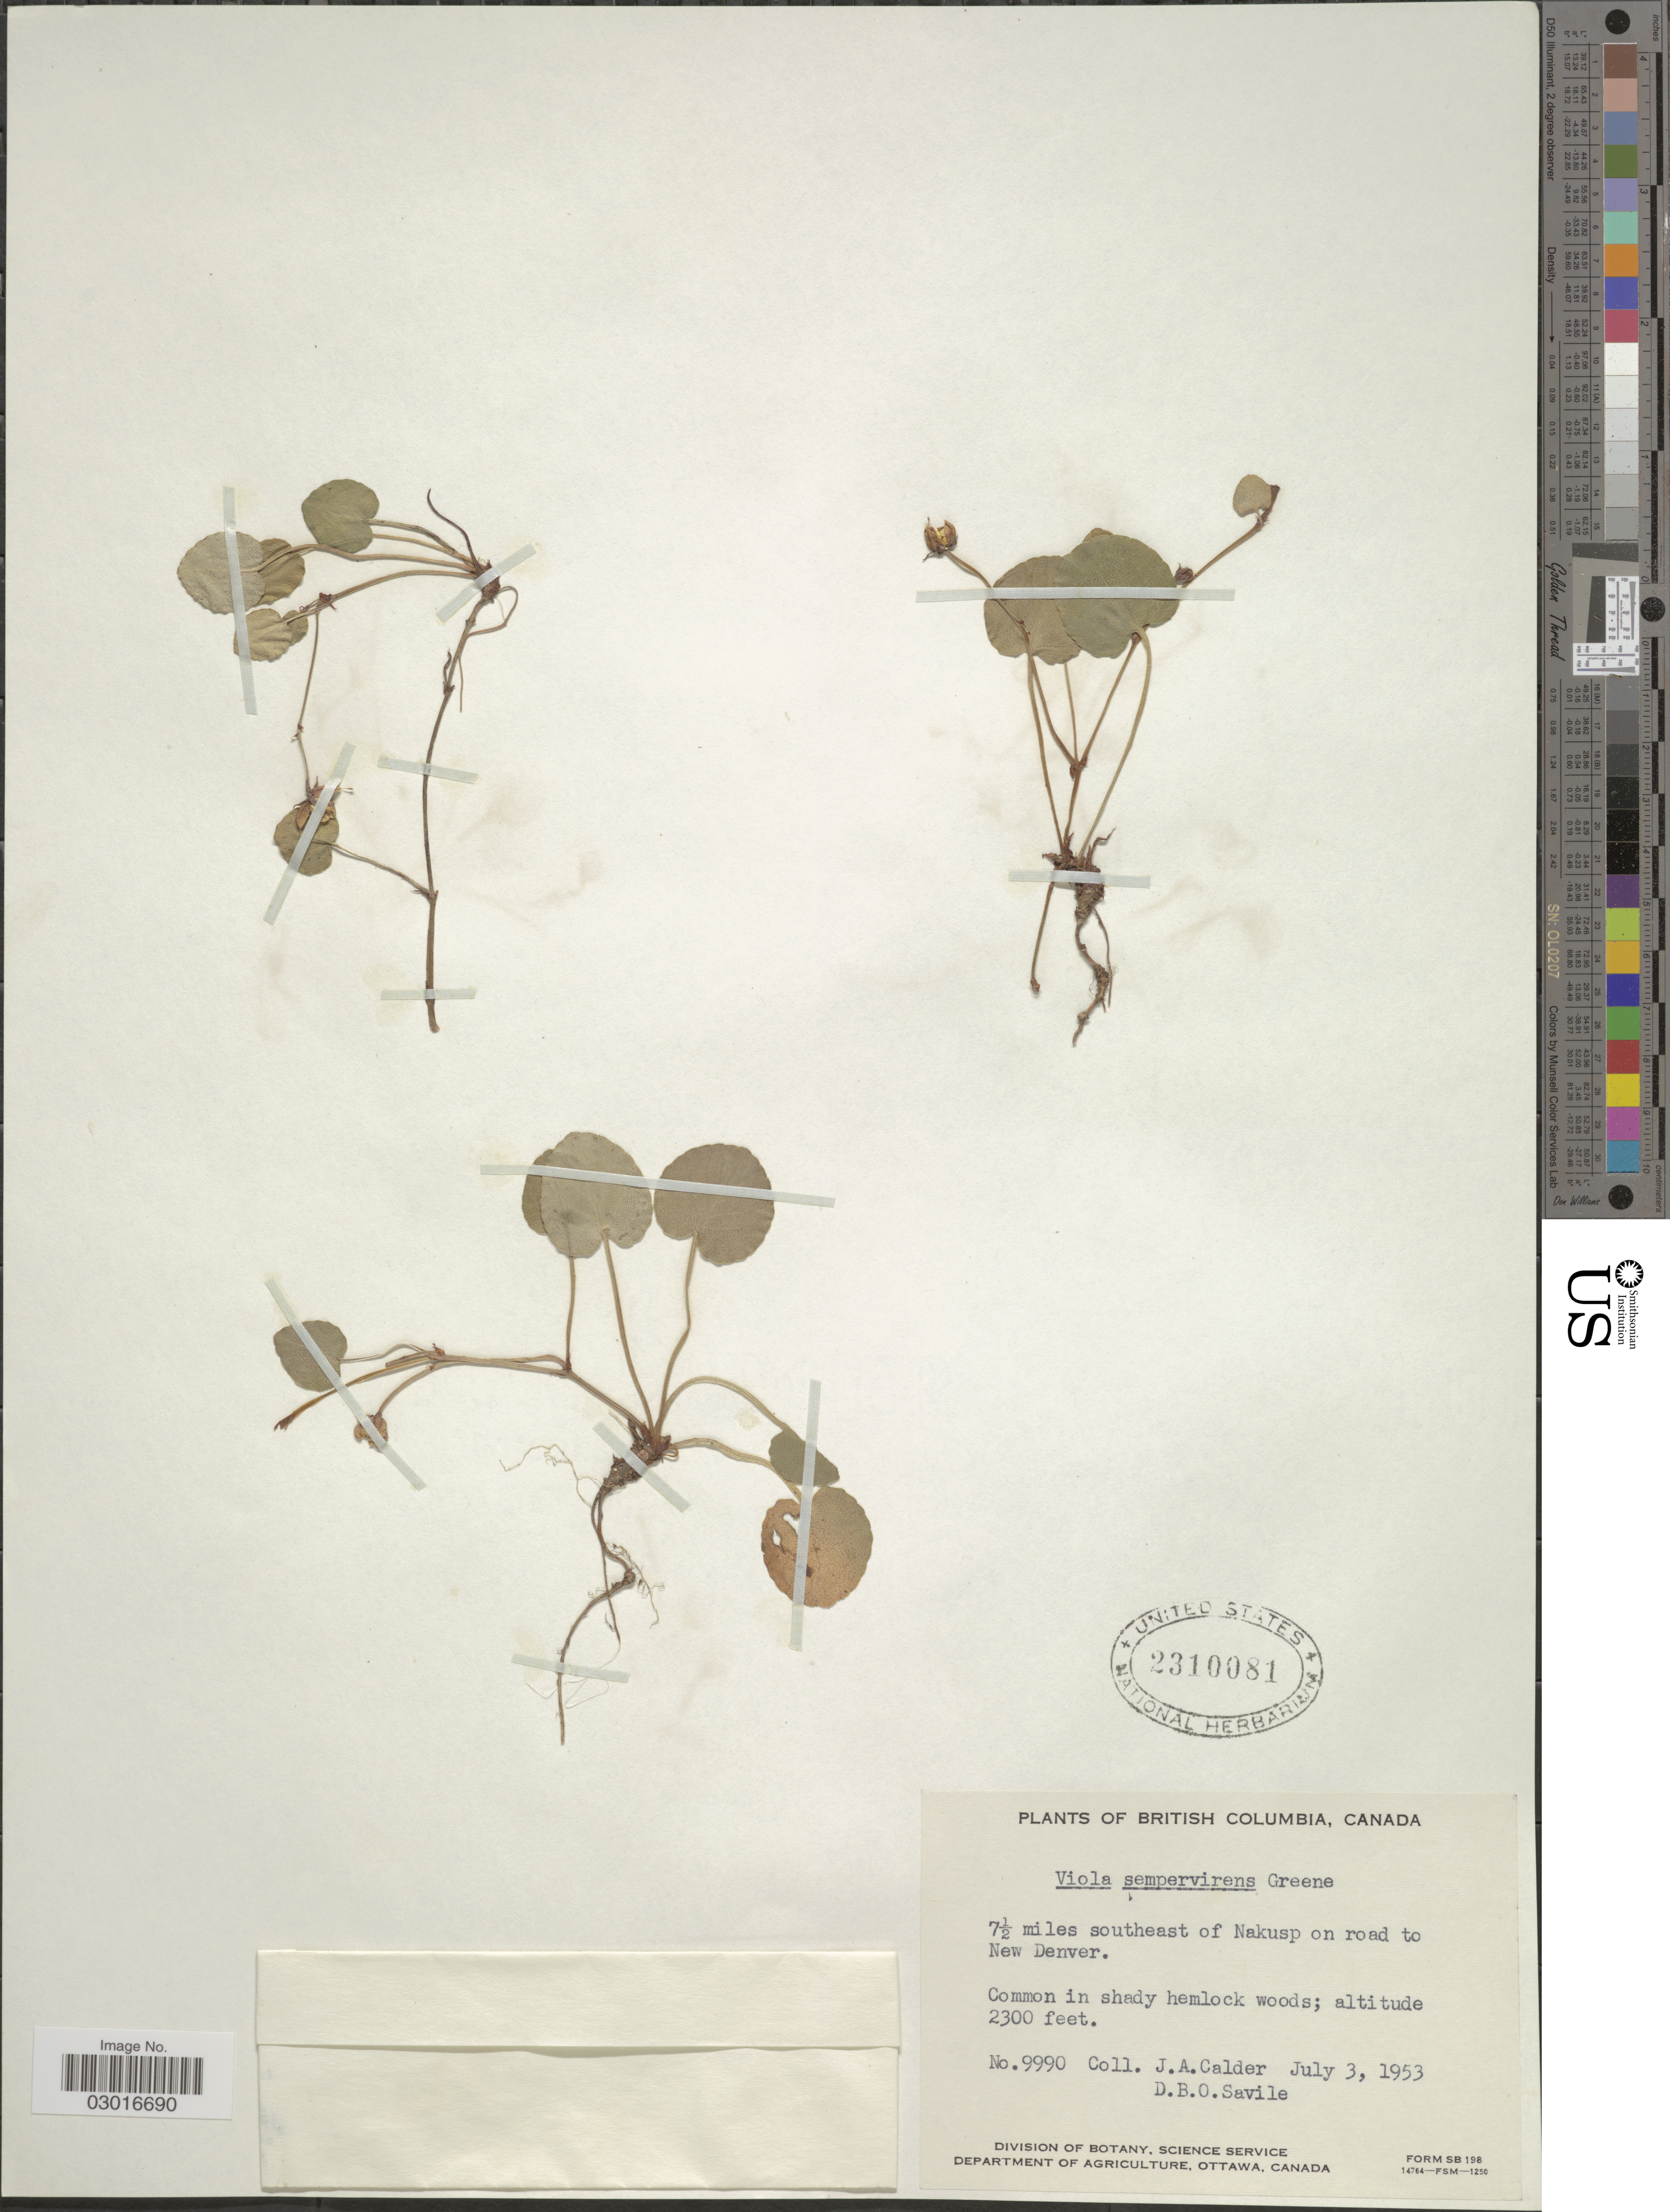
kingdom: Plantae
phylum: Tracheophyta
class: Magnoliopsida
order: Malpighiales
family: Violaceae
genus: Viola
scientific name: Viola sempervirens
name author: Greene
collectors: J. A. Calder & D. Savile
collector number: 9990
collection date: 1953-07-03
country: Canada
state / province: British Columbia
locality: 7½ miles southeast of Nakusp on road to New Denver.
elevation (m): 701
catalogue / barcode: US 2310081